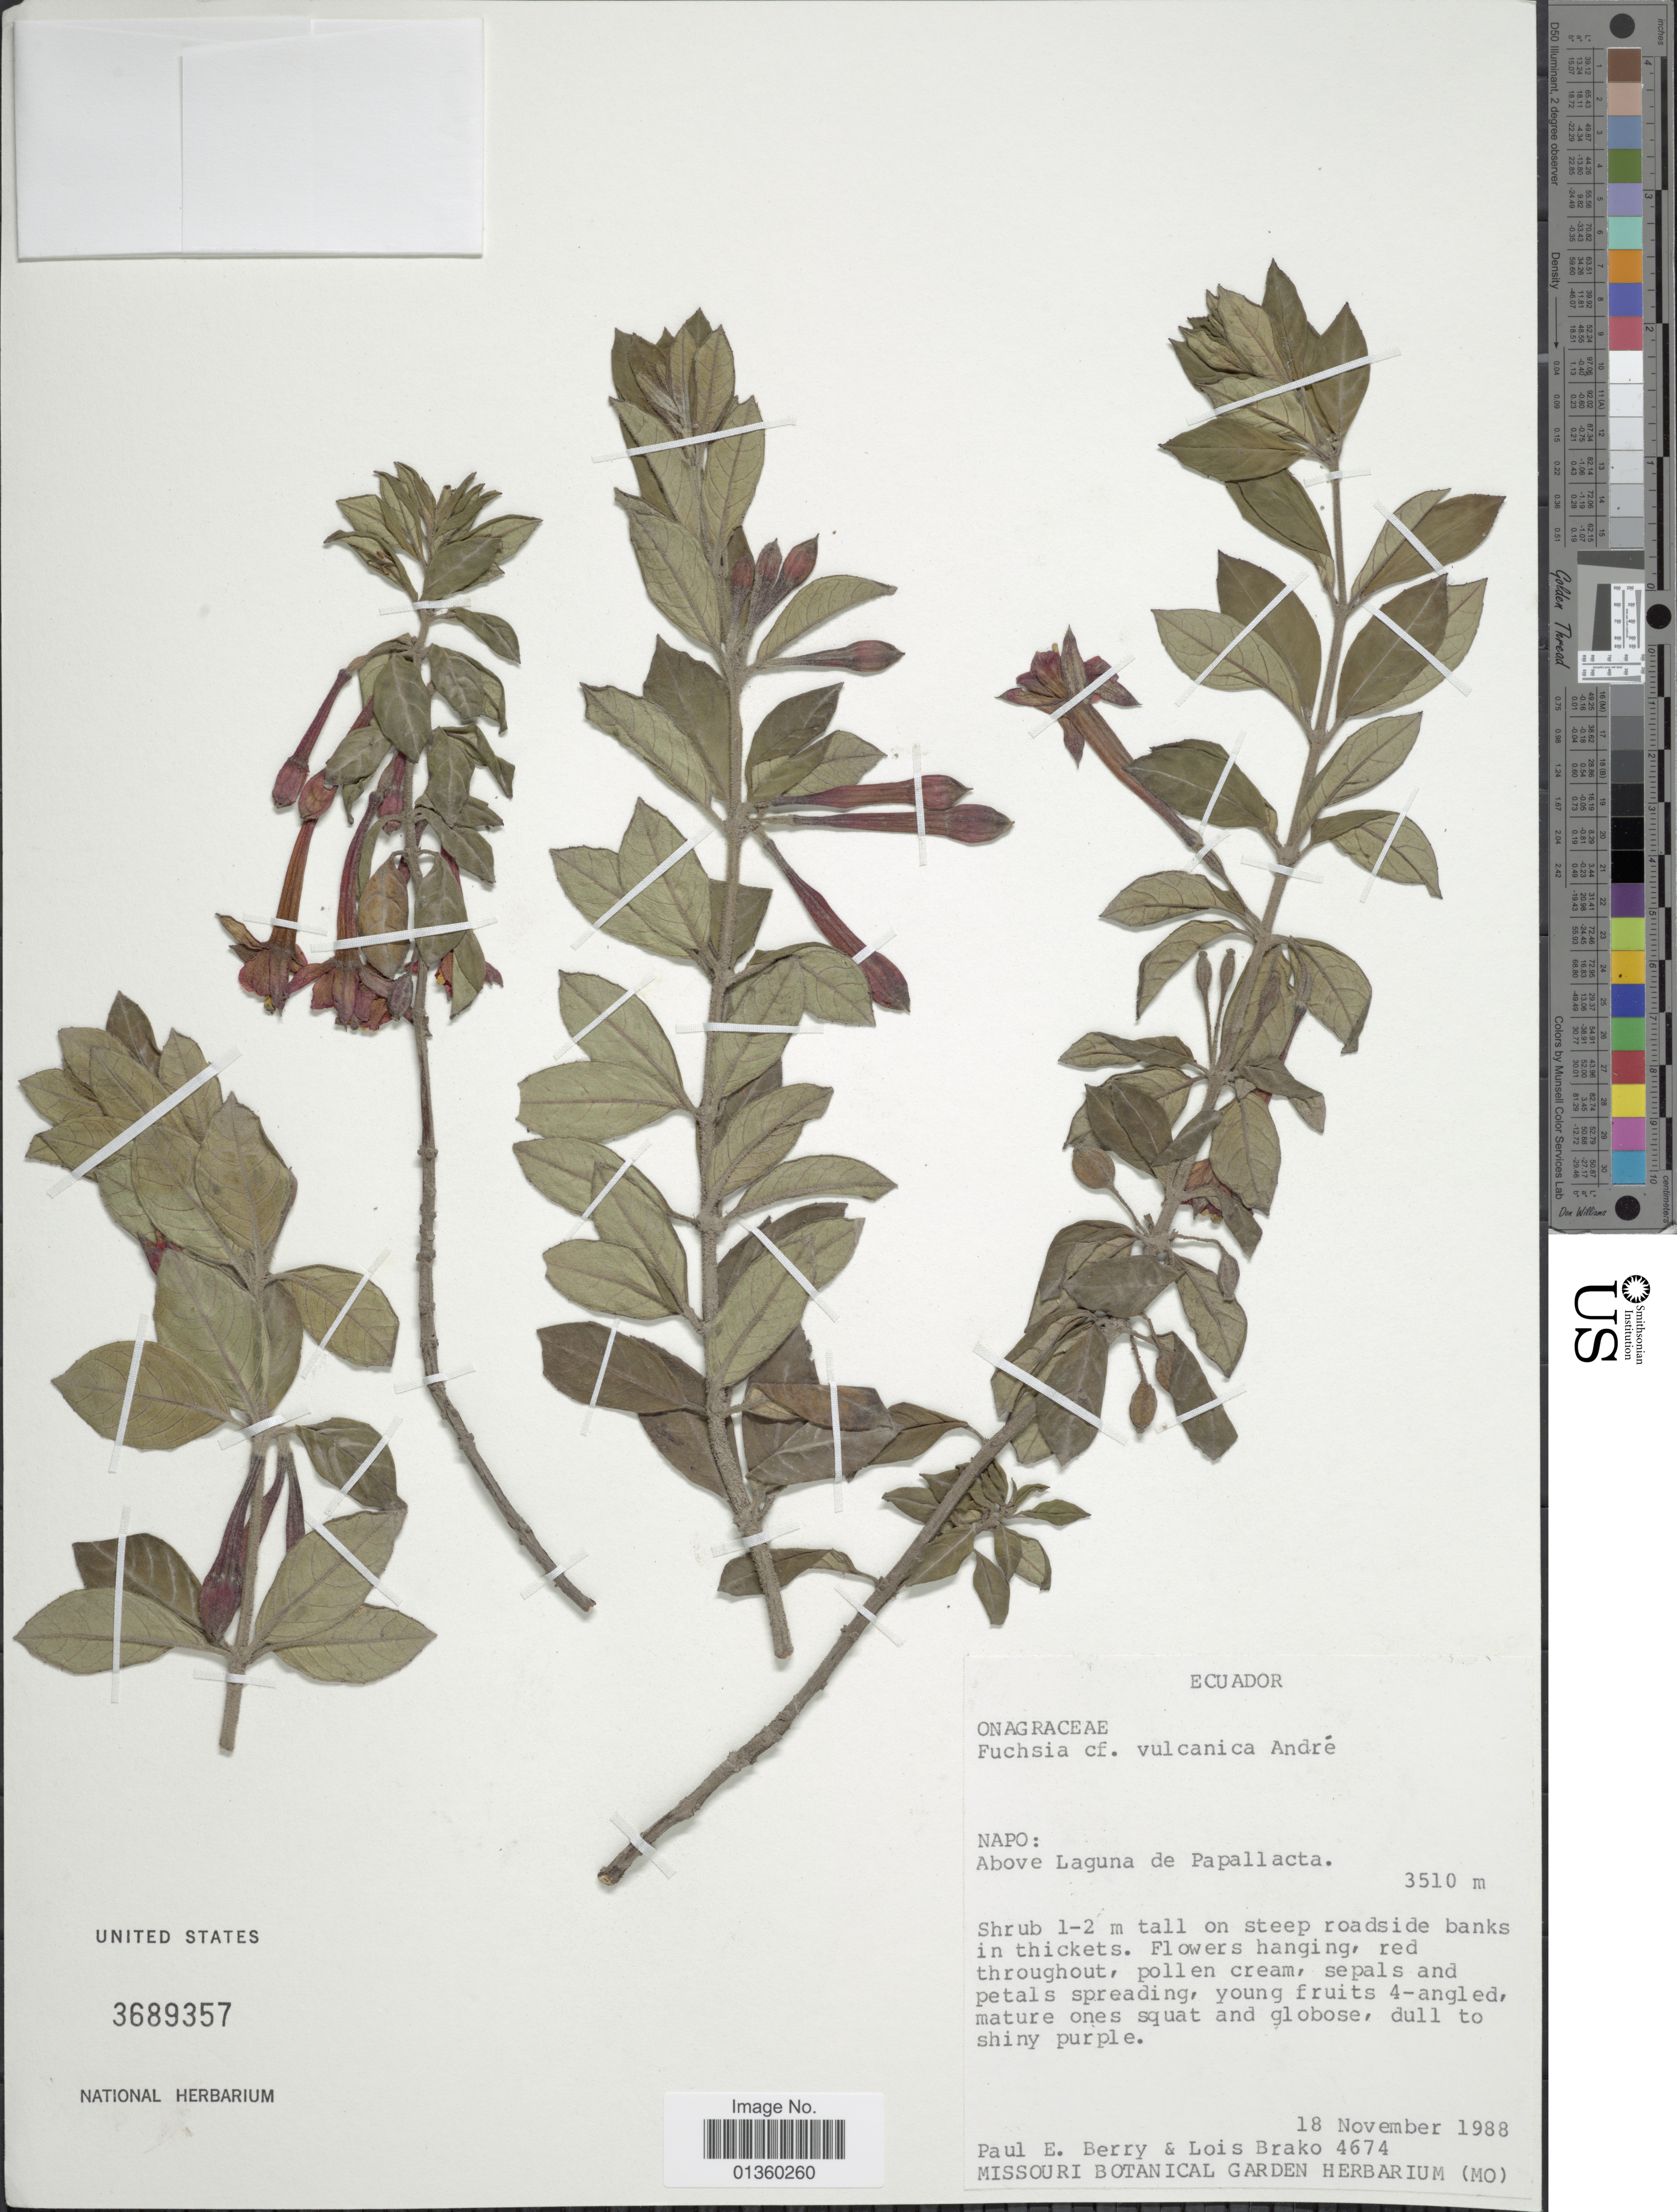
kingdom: Plantae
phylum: Tracheophyta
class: Magnoliopsida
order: Myrtales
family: Onagraceae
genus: Fuchsia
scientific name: Fuchsia vulcanica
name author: André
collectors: P. E. Berry & L. Brako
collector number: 4674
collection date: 1988-11-18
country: Ecuador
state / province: Napo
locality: Above Laguna de Papallacta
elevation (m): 3510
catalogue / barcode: US 3689357